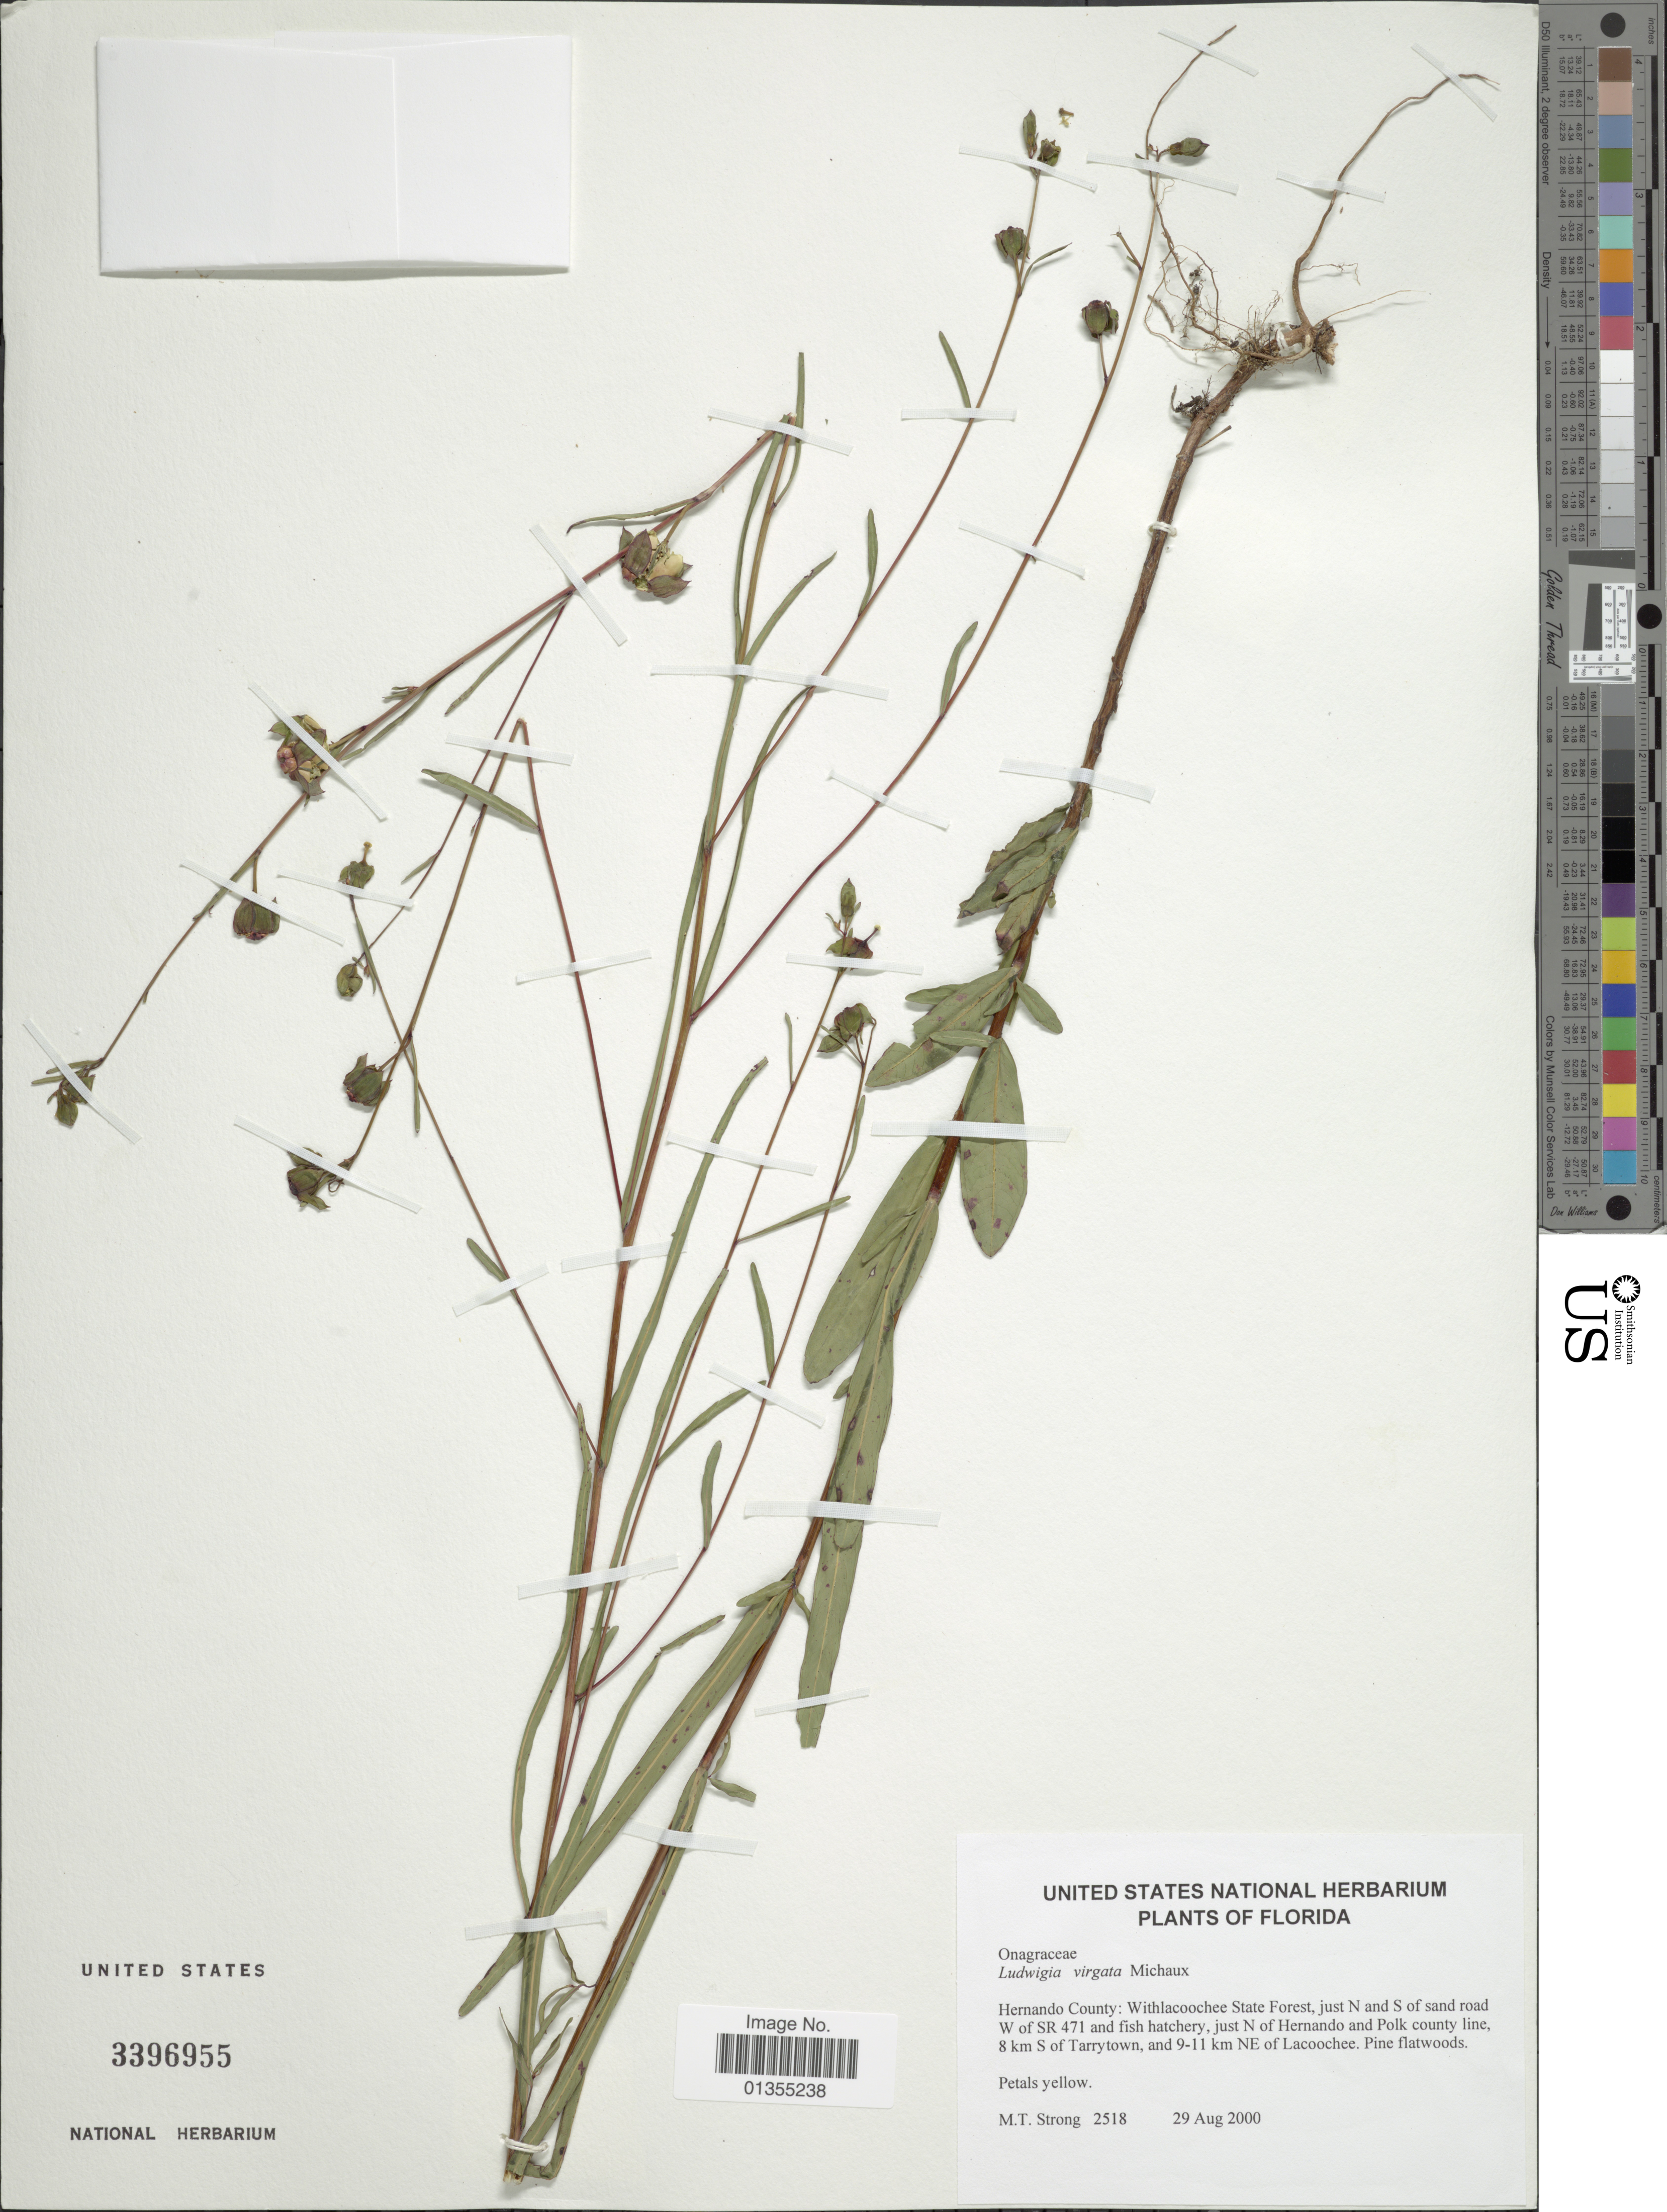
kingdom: Plantae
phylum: Tracheophyta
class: Magnoliopsida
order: Myrtales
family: Onagraceae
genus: Ludwigia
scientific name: Ludwigia virgata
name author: Michx.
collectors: M. T. Strong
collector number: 2518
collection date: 2000-08-29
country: United States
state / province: Florida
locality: Hermando County: Withlacoochee State Forest, just N and S of sand road W of SR 471 and fish hatchery, just N of Hernando and Polk county line, 8 km S of Tarrytown, and 9-11 km NE of Lacoochee.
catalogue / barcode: US 3396955